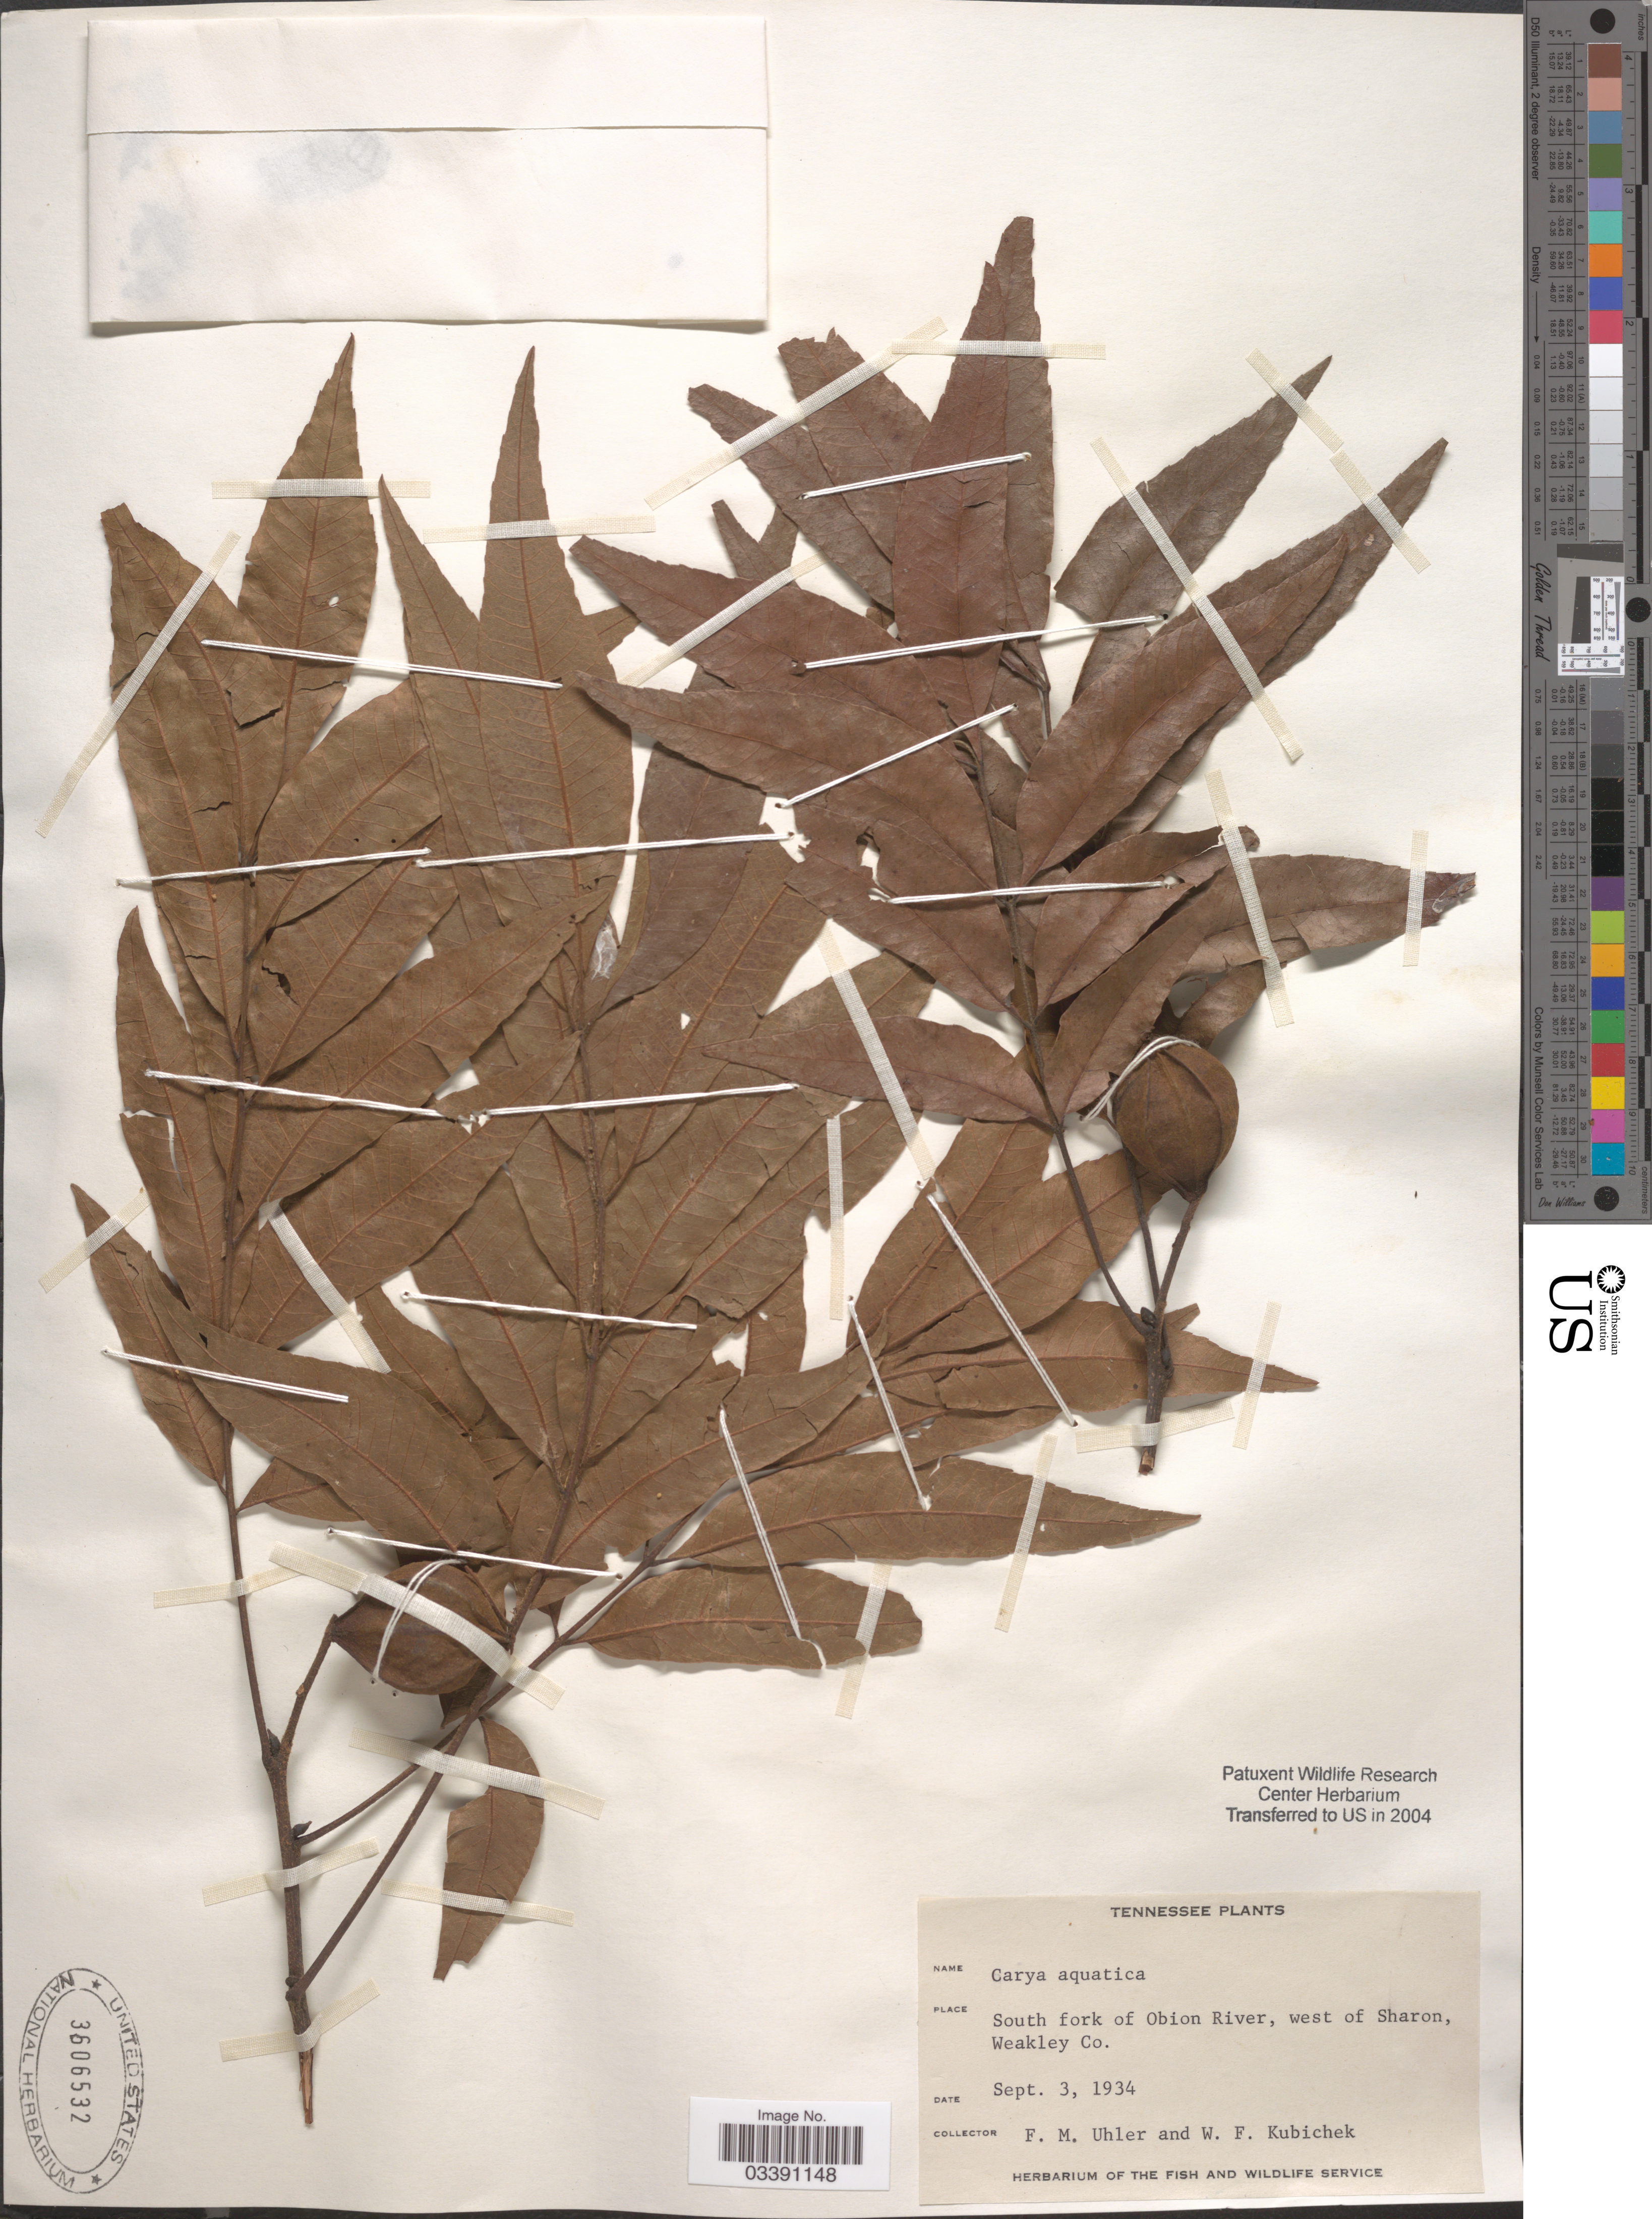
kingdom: Plantae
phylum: Tracheophyta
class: Magnoliopsida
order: Fagales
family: Juglandaceae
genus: Carya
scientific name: Carya aquatica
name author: (F. Michx.) Nutt.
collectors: F. M. Uhler & W. Kubichek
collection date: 1934-09-03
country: United States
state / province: Tennessee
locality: South fork of Obion River, west of Sharon, Weakley Co.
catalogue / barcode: US 3606532